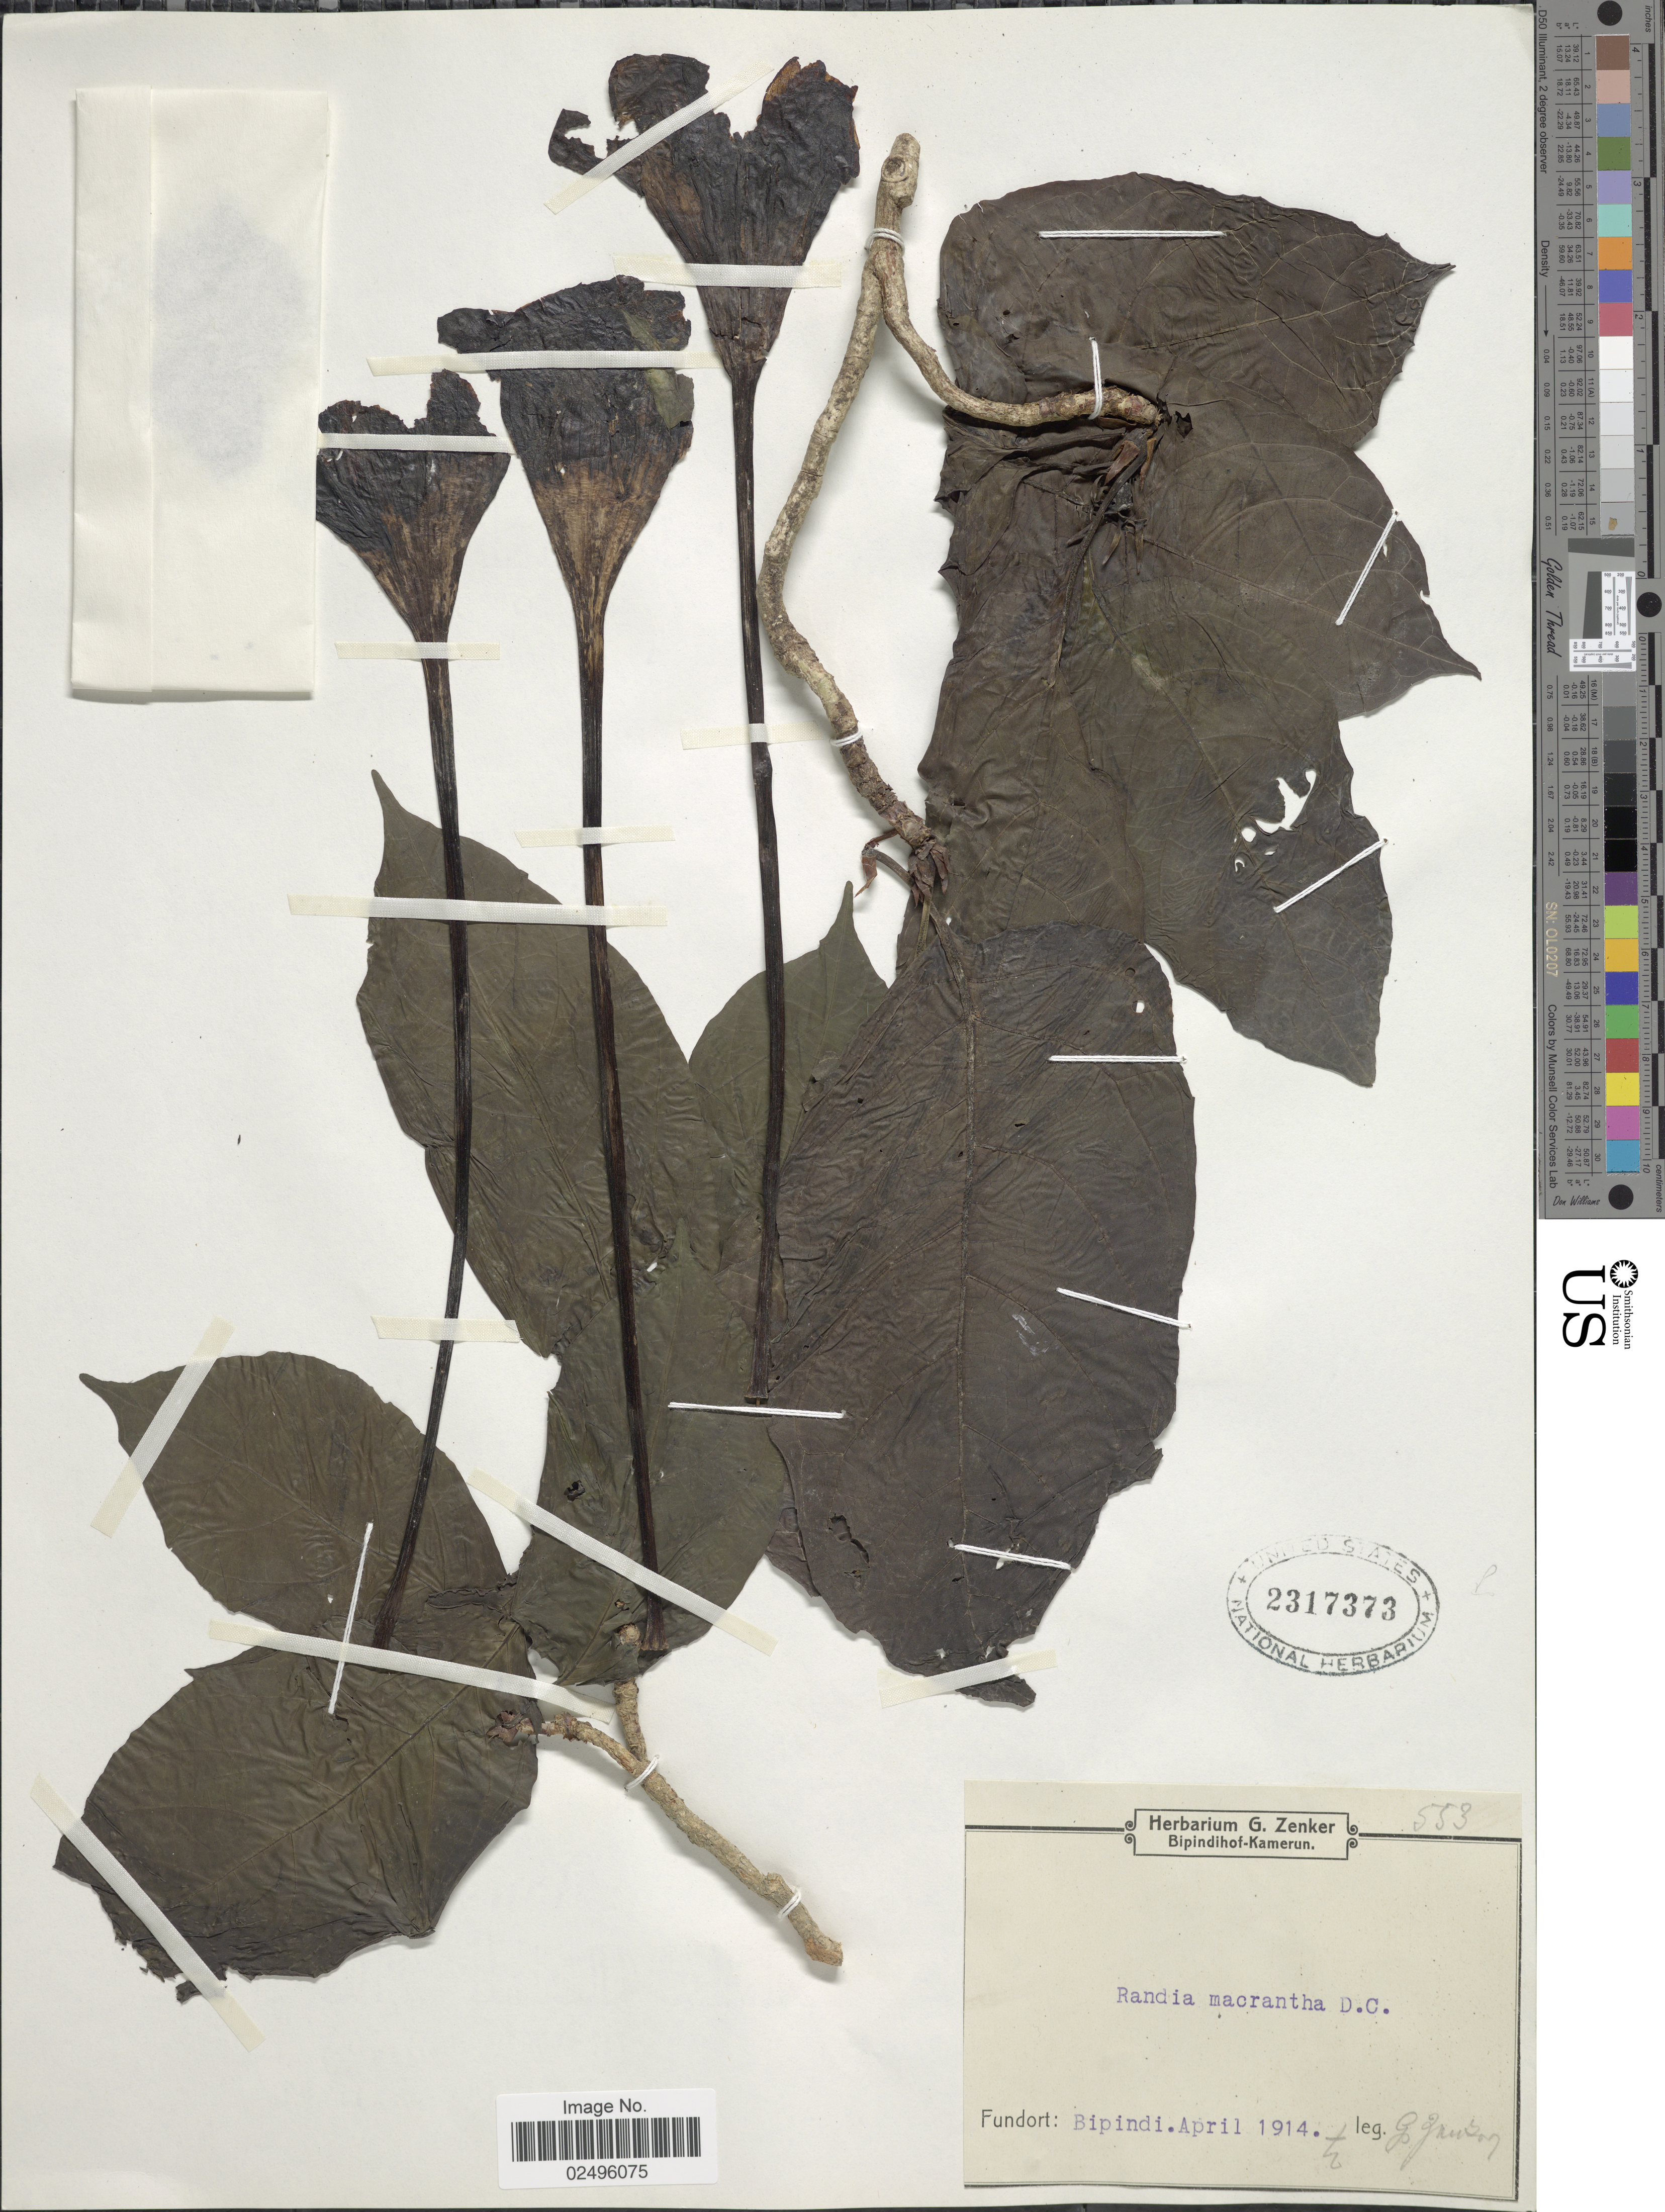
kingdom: Plantae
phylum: Tracheophyta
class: Magnoliopsida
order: Gentianales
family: Rubiaceae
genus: Euclinia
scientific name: Euclinia longiflora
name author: Salisb.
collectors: G. A. Zenker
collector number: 553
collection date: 1914-04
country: Cameroon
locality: Bipindi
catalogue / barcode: US 2317373